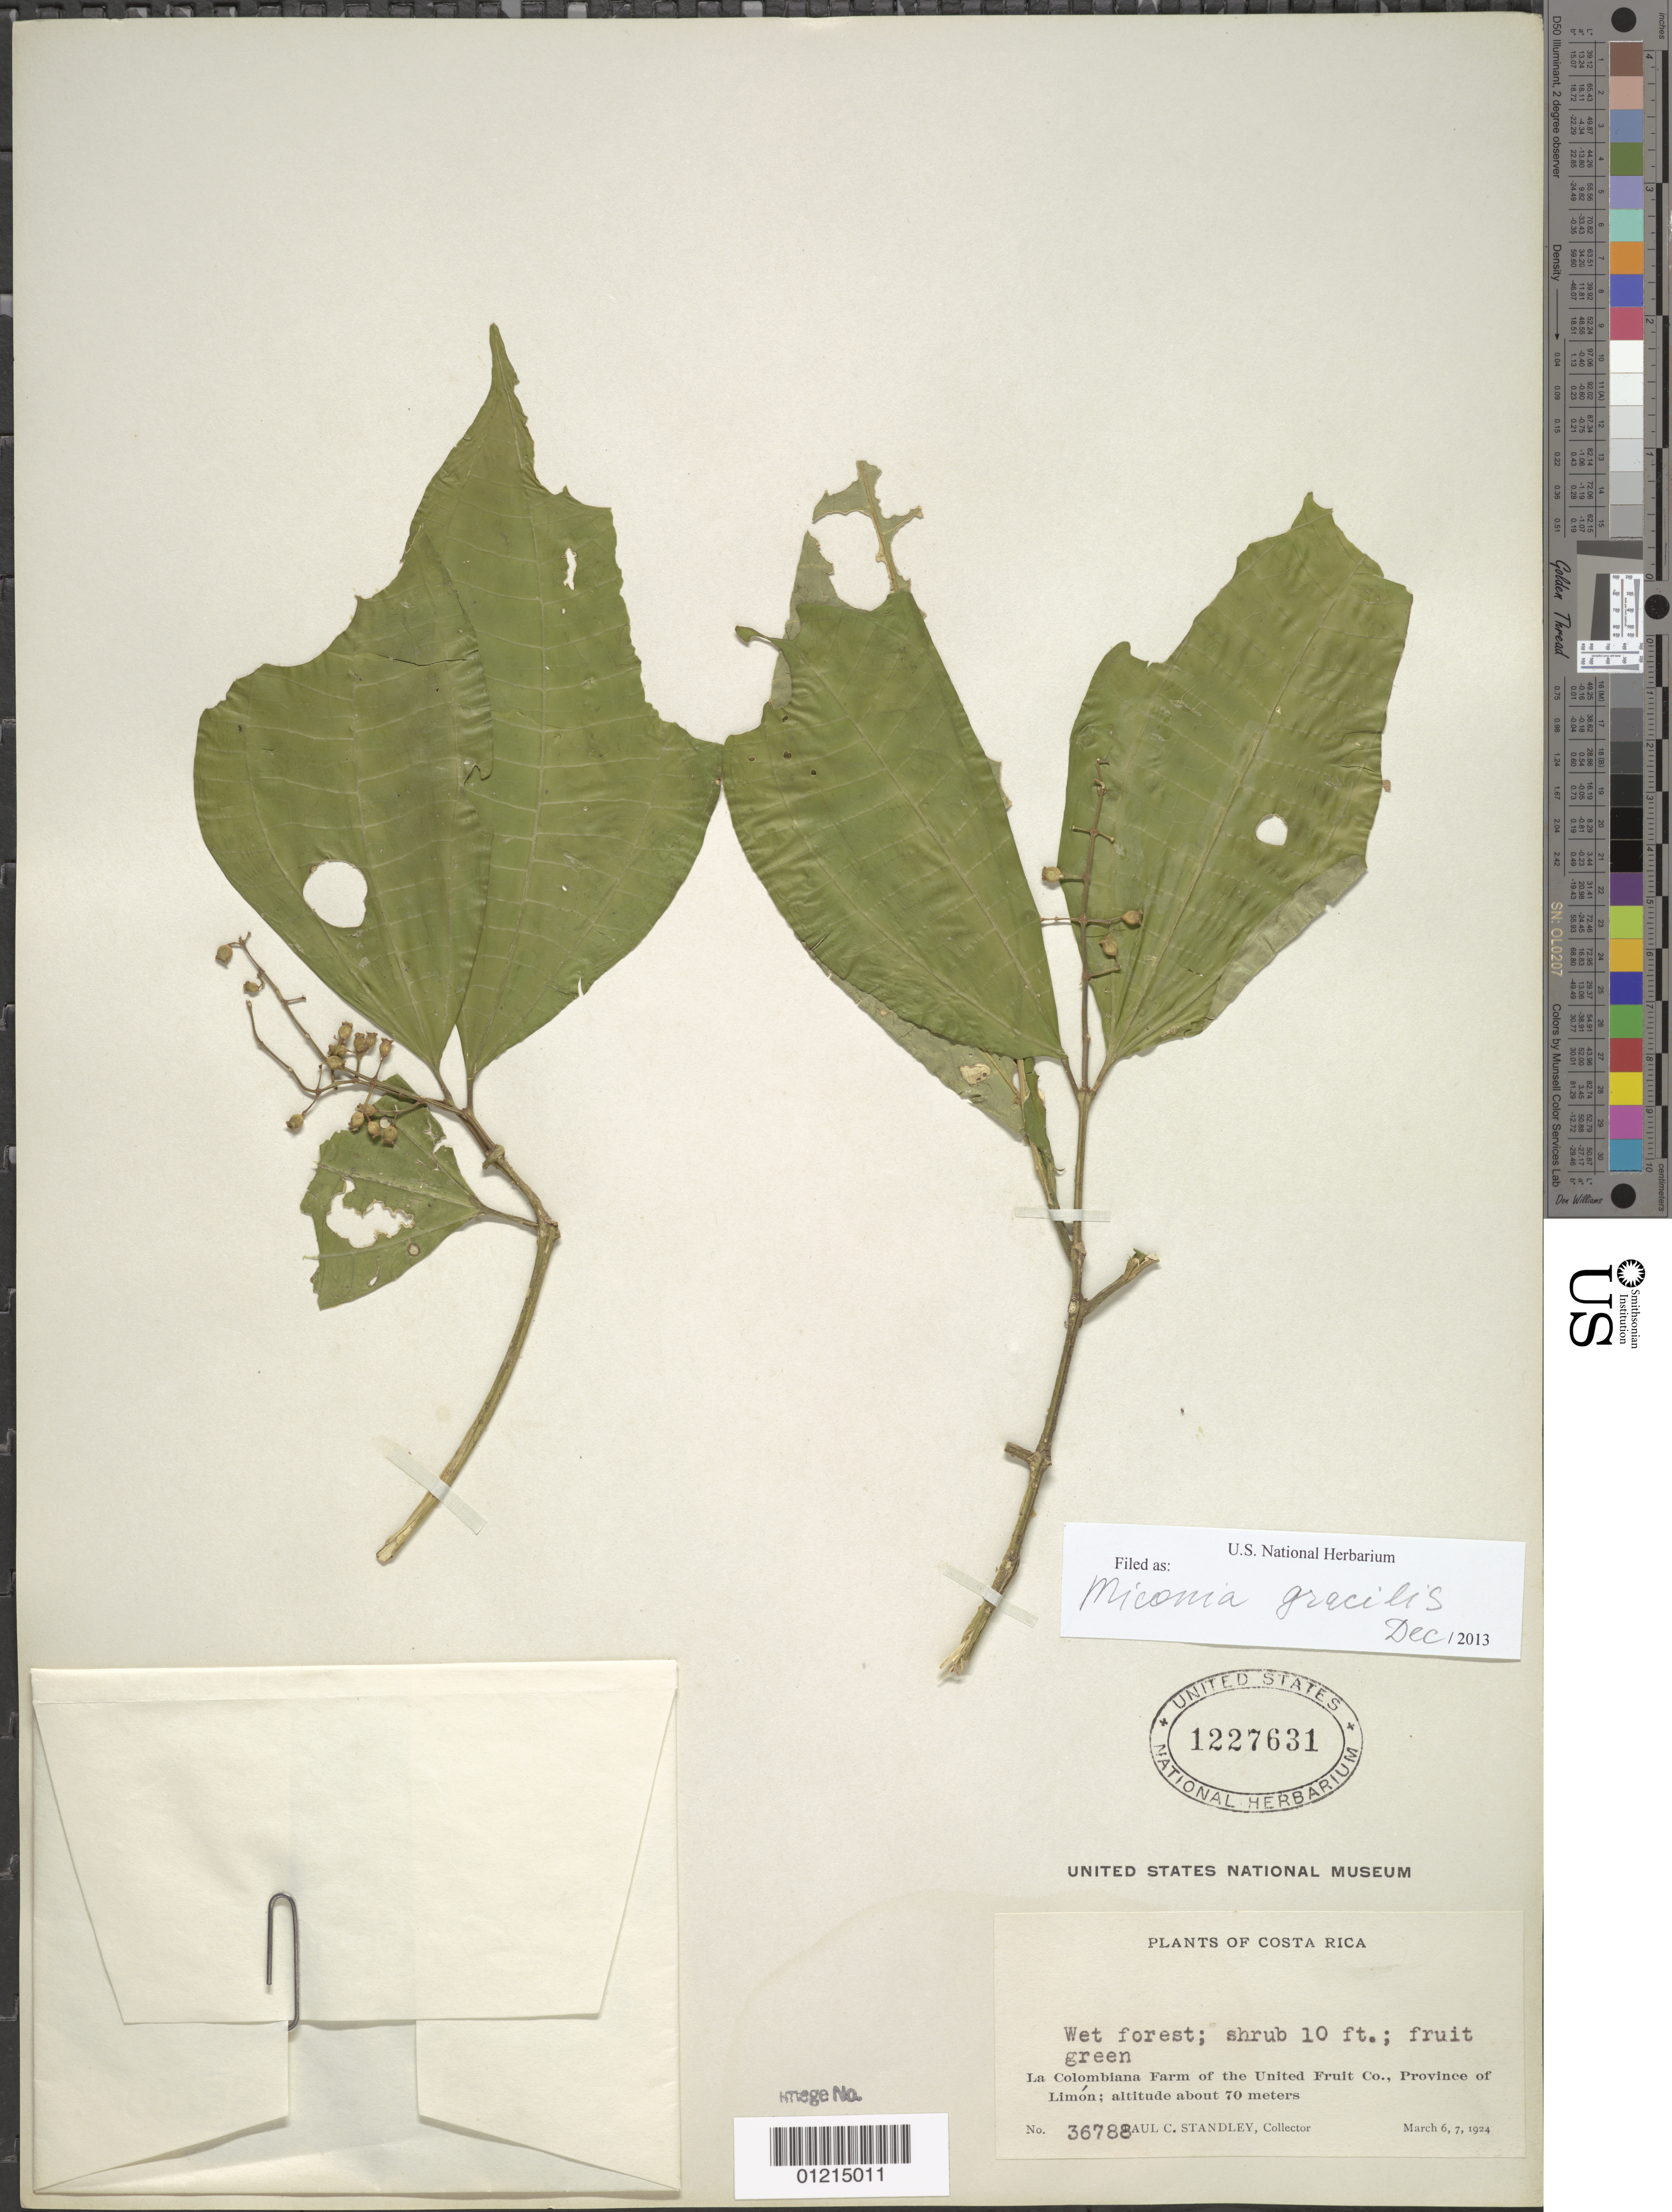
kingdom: Plantae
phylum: Tracheophyta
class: Magnoliopsida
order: Myrtales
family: Melastomataceae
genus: Miconia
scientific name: Miconia gracilis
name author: Triana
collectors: P. C. Standley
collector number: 36788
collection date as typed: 06 Mar 1924 and 07 Mar 1924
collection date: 1924-03-06,1924-03-07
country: Costa Rica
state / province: Limón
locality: La Colombiana Farm of the United Fruit Co.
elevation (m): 70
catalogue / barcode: US 1227631